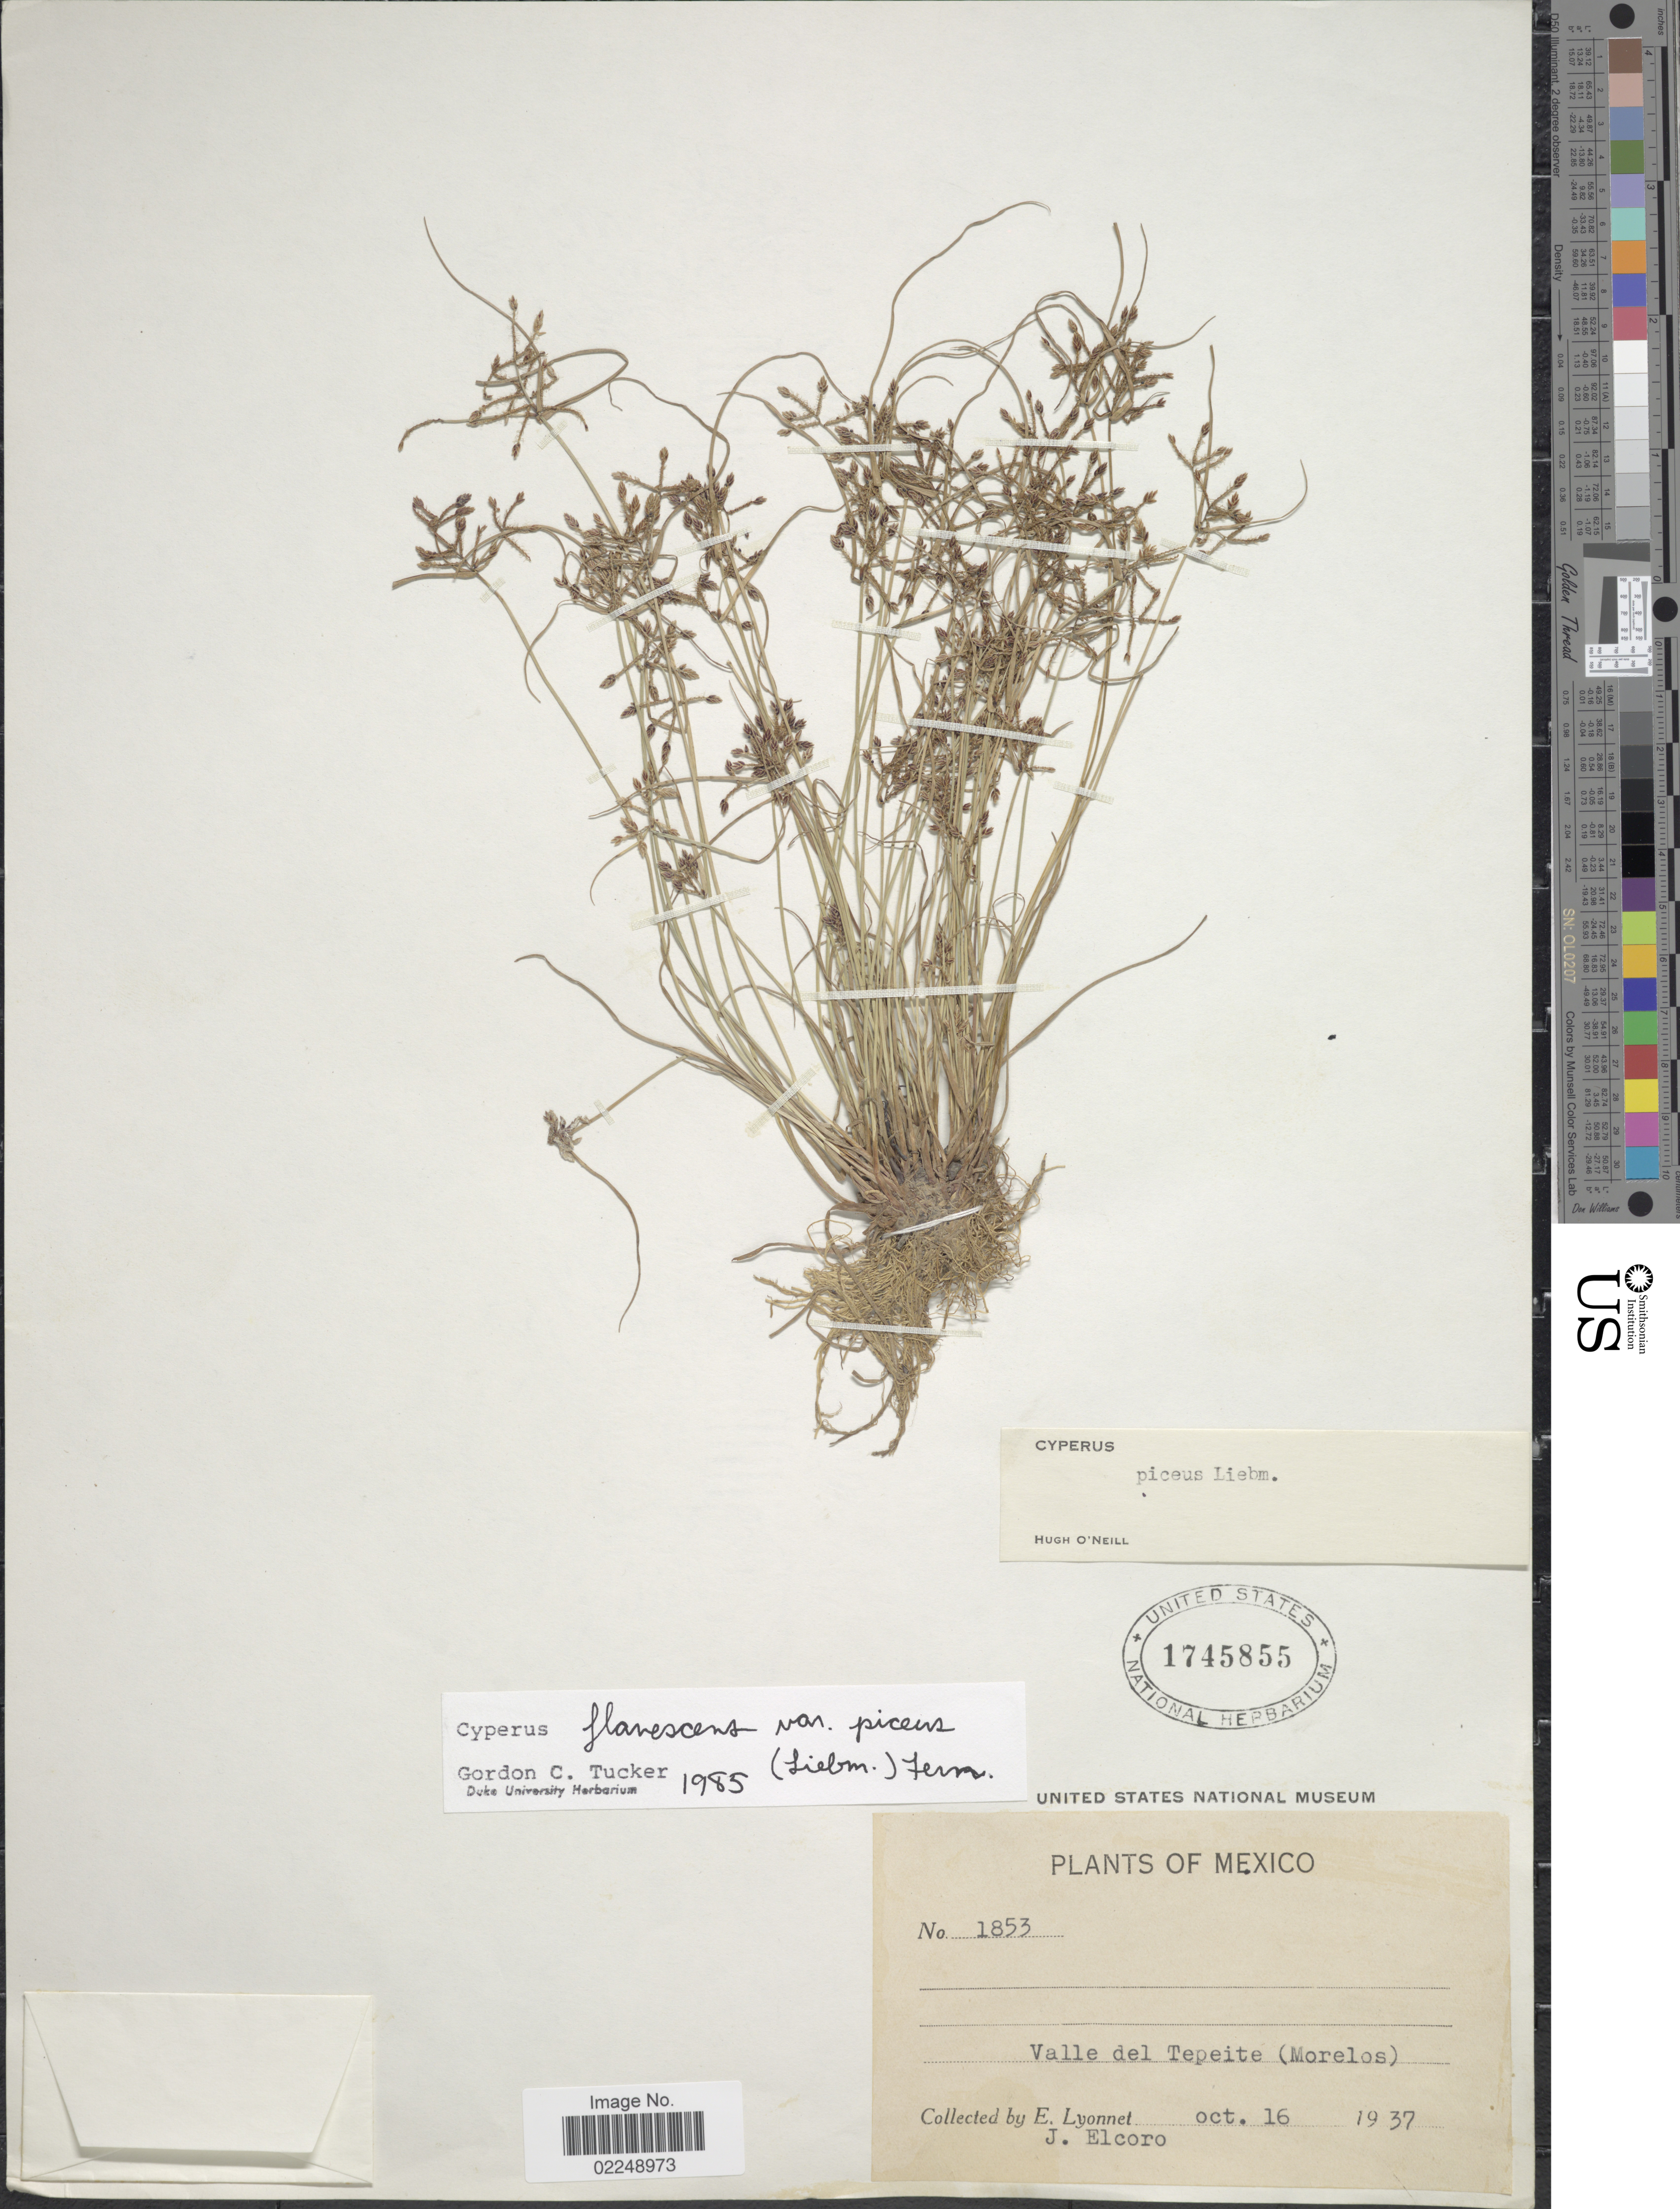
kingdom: Plantae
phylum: Tracheophyta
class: Liliopsida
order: Poales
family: Cyperaceae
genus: Cyperus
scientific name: Cyperus flavescens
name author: L.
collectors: E. Lyonnet & J. Elcoro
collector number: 1853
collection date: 1937-10-16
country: Mexico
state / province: Morelos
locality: Valle del Tepeite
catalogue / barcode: US 1745855